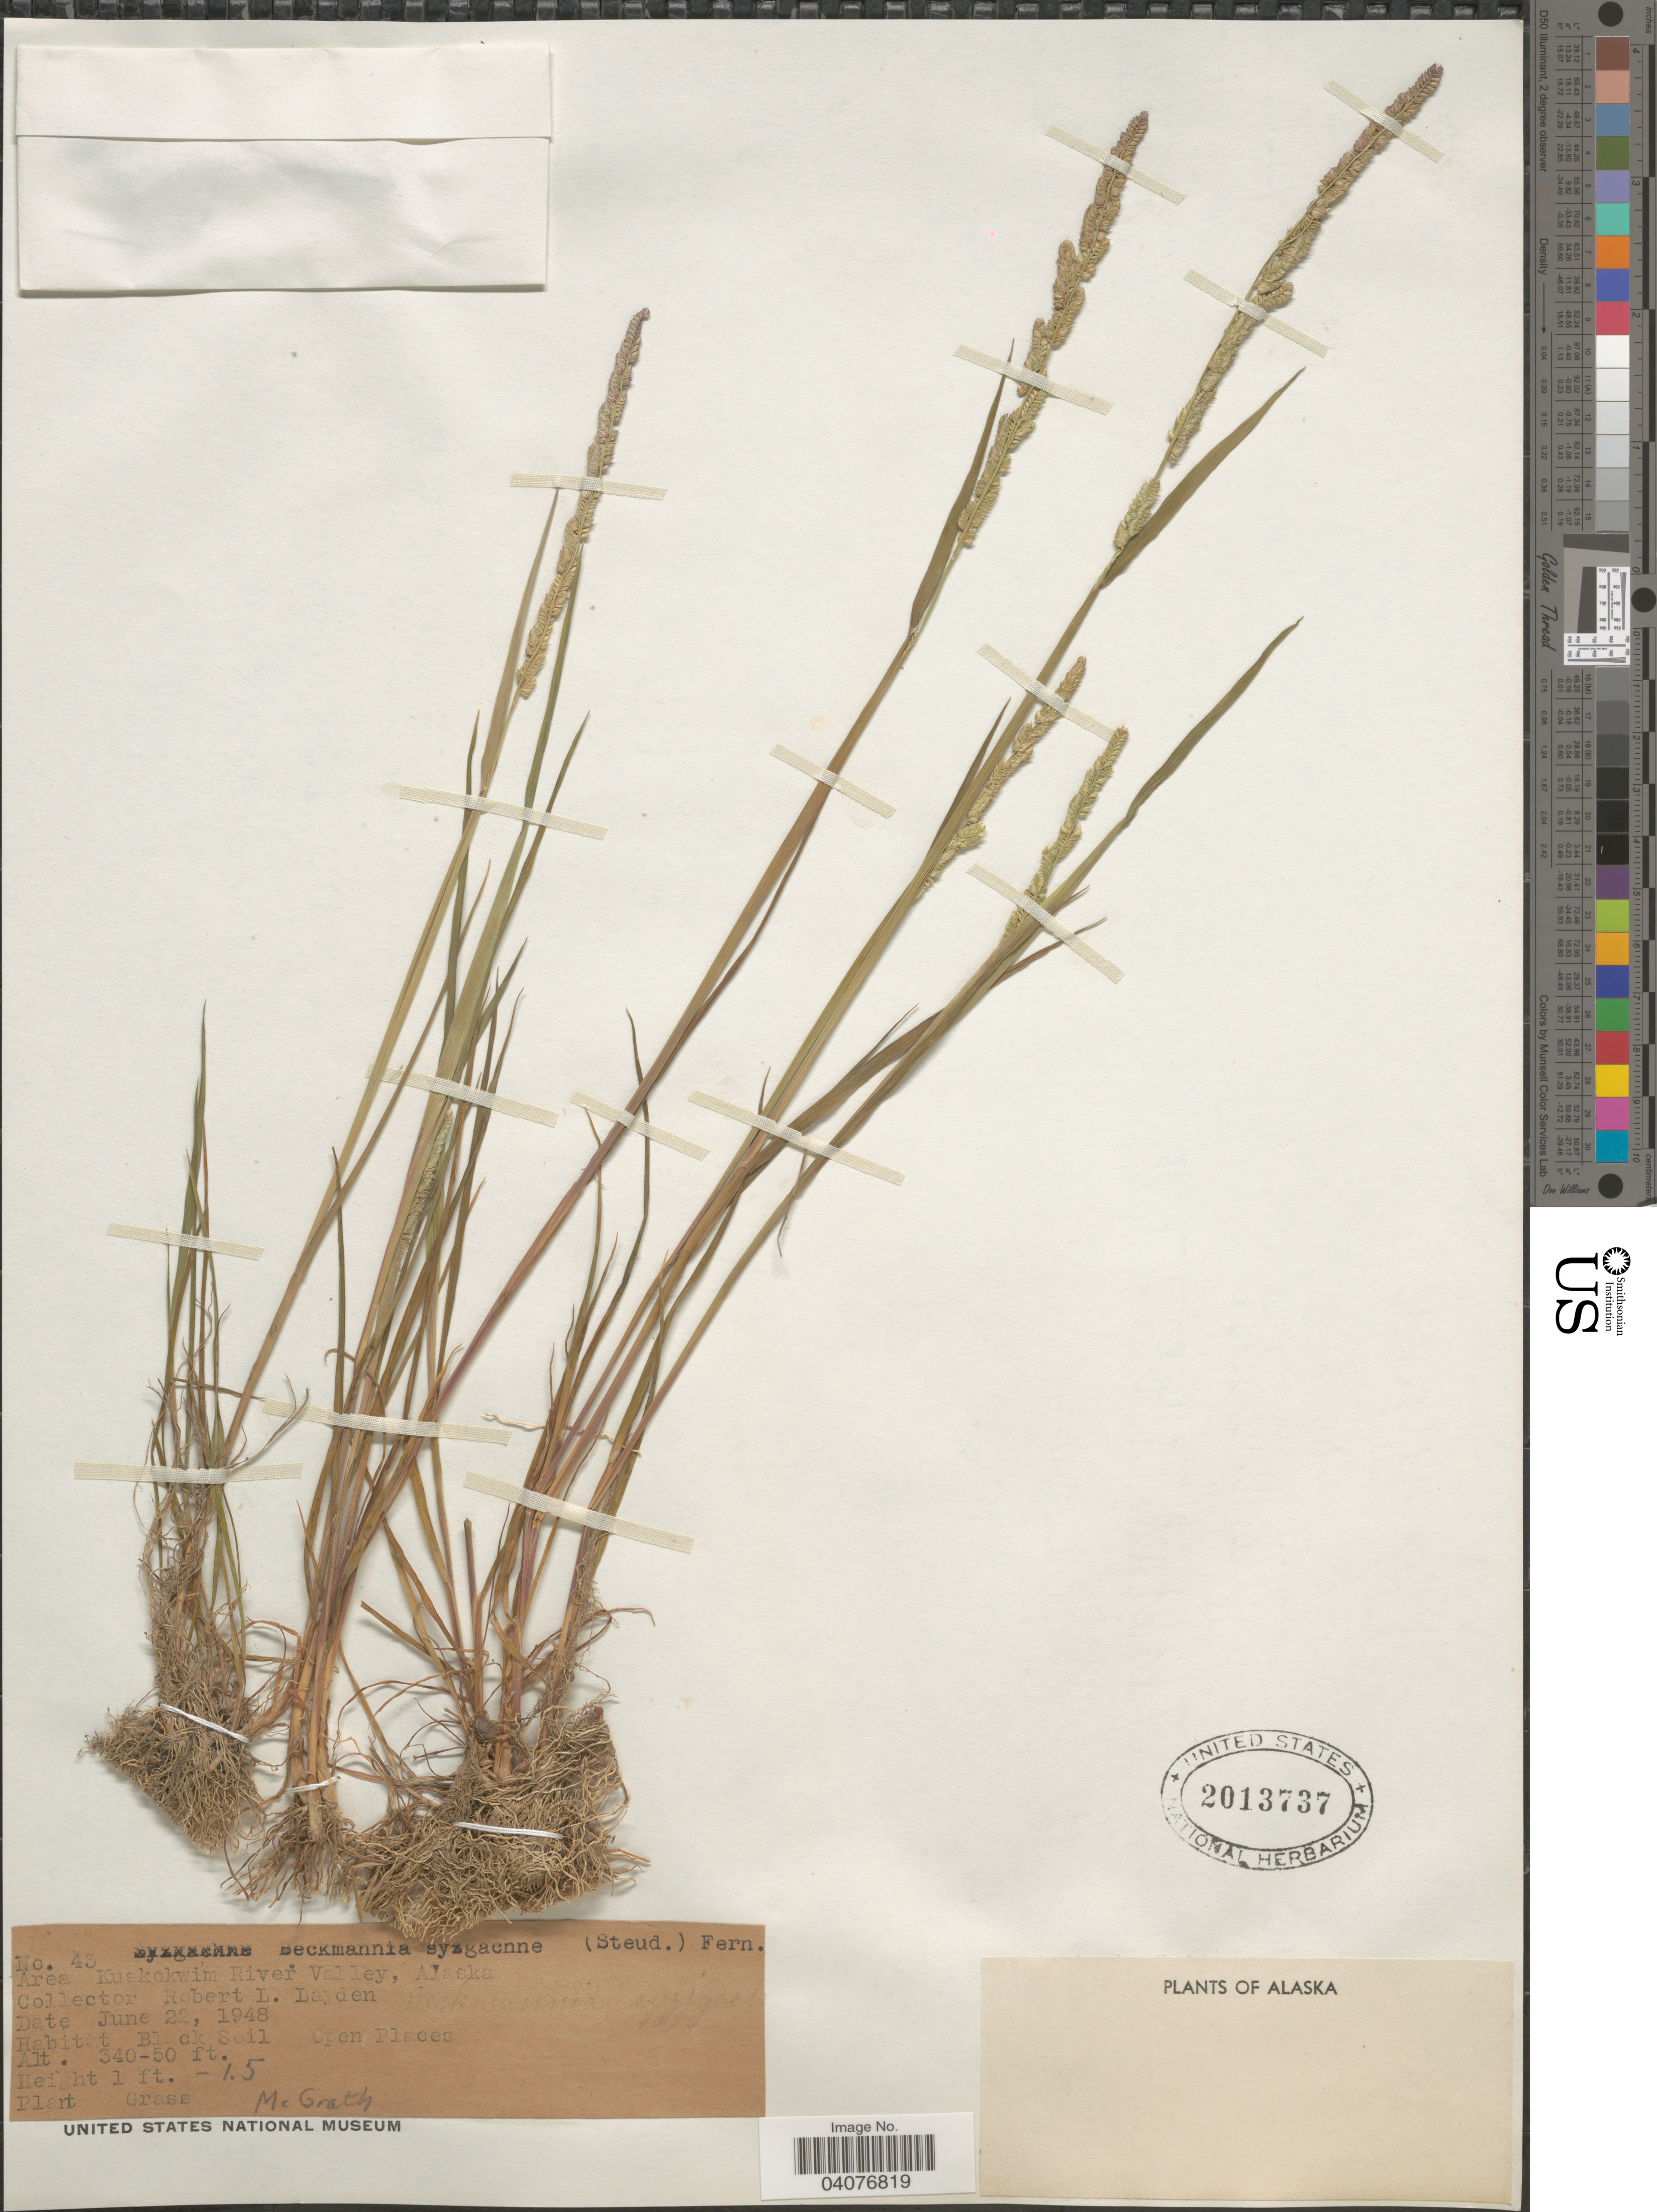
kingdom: Plantae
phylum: Tracheophyta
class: Liliopsida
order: Poales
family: Poaceae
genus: Beckmannia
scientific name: Beckmannia syzigachne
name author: (Steud.) Fernald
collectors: R. Layden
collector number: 43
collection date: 1948-06-22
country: United States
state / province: Alaska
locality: Kuskokwim River Valley.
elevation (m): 104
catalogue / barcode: US 2013737